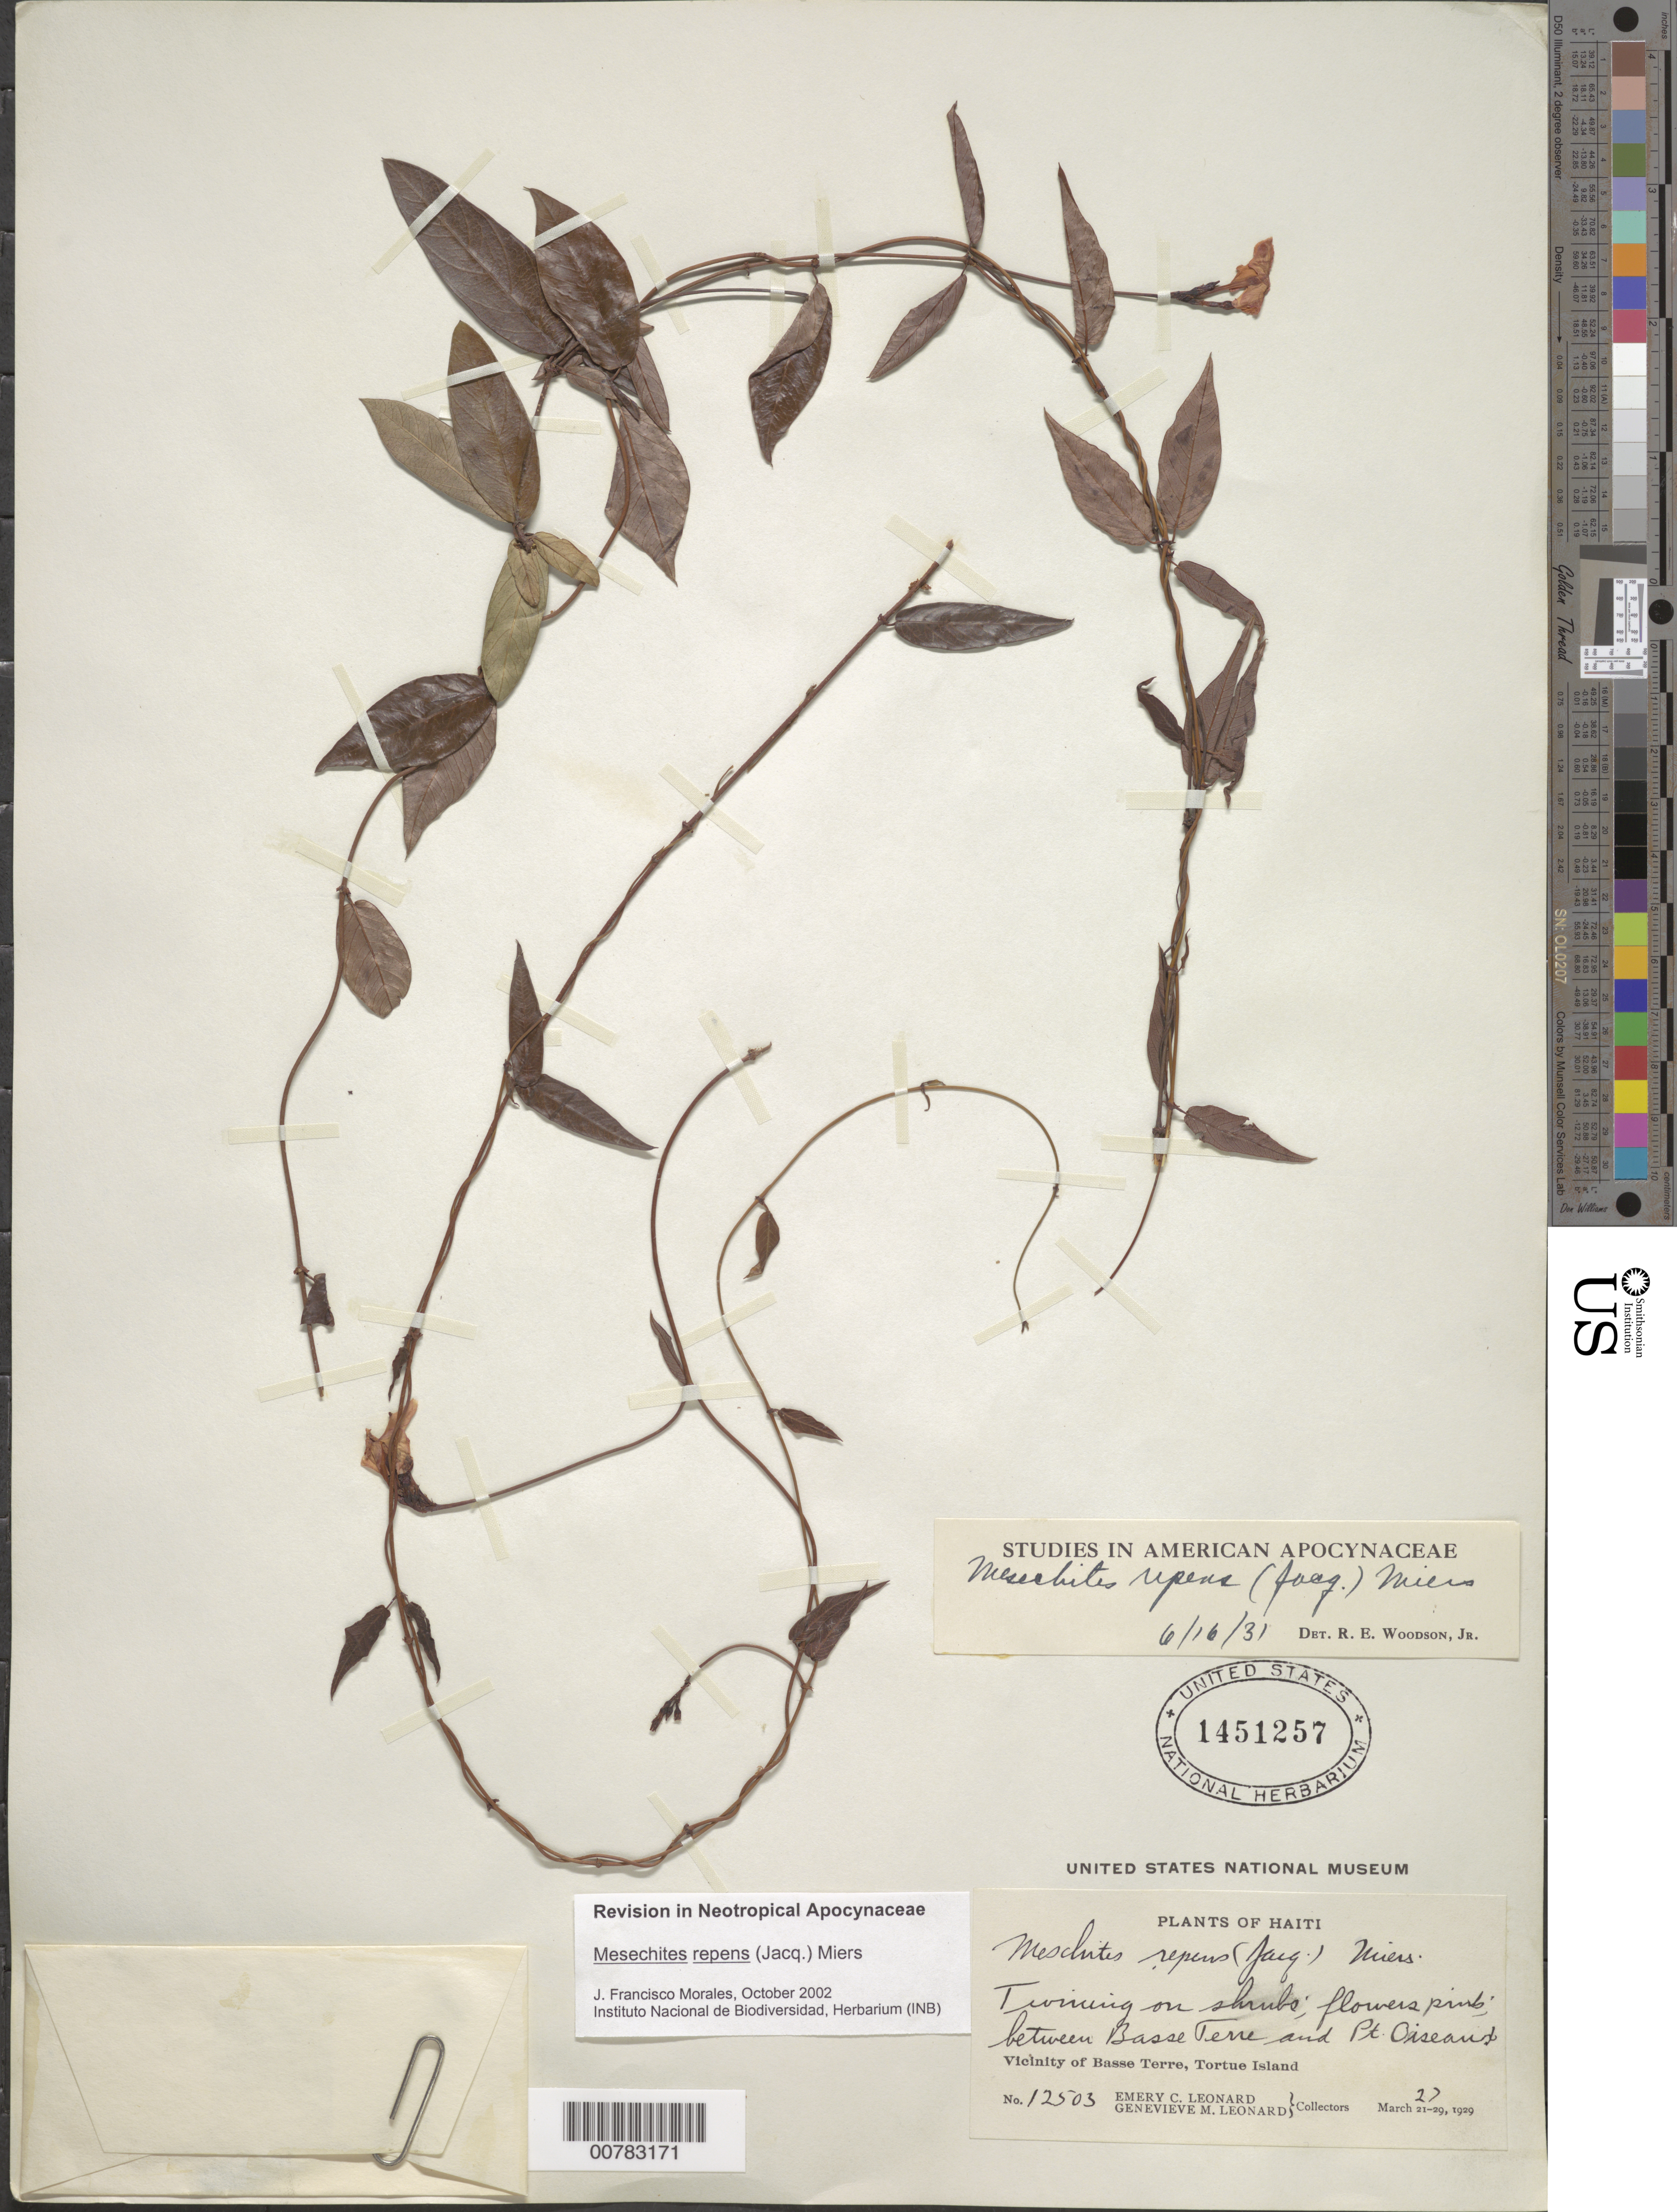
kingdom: Plantae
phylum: Tracheophyta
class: Magnoliopsida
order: Gentianales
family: Apocynaceae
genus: Mesechites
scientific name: Mesechites repens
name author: (Jacq.) Miers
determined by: Morales, J. F.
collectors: E. C. Leonard & G. M. Leonard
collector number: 12503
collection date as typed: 27 Mar 1929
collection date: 1929-03-27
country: Haiti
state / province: Nord-Óuest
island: Île de la Tortue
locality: Tortue Island, vicinity of Basse Terre, between Basse Terre and Pt. Oiseand.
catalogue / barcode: US 1451257